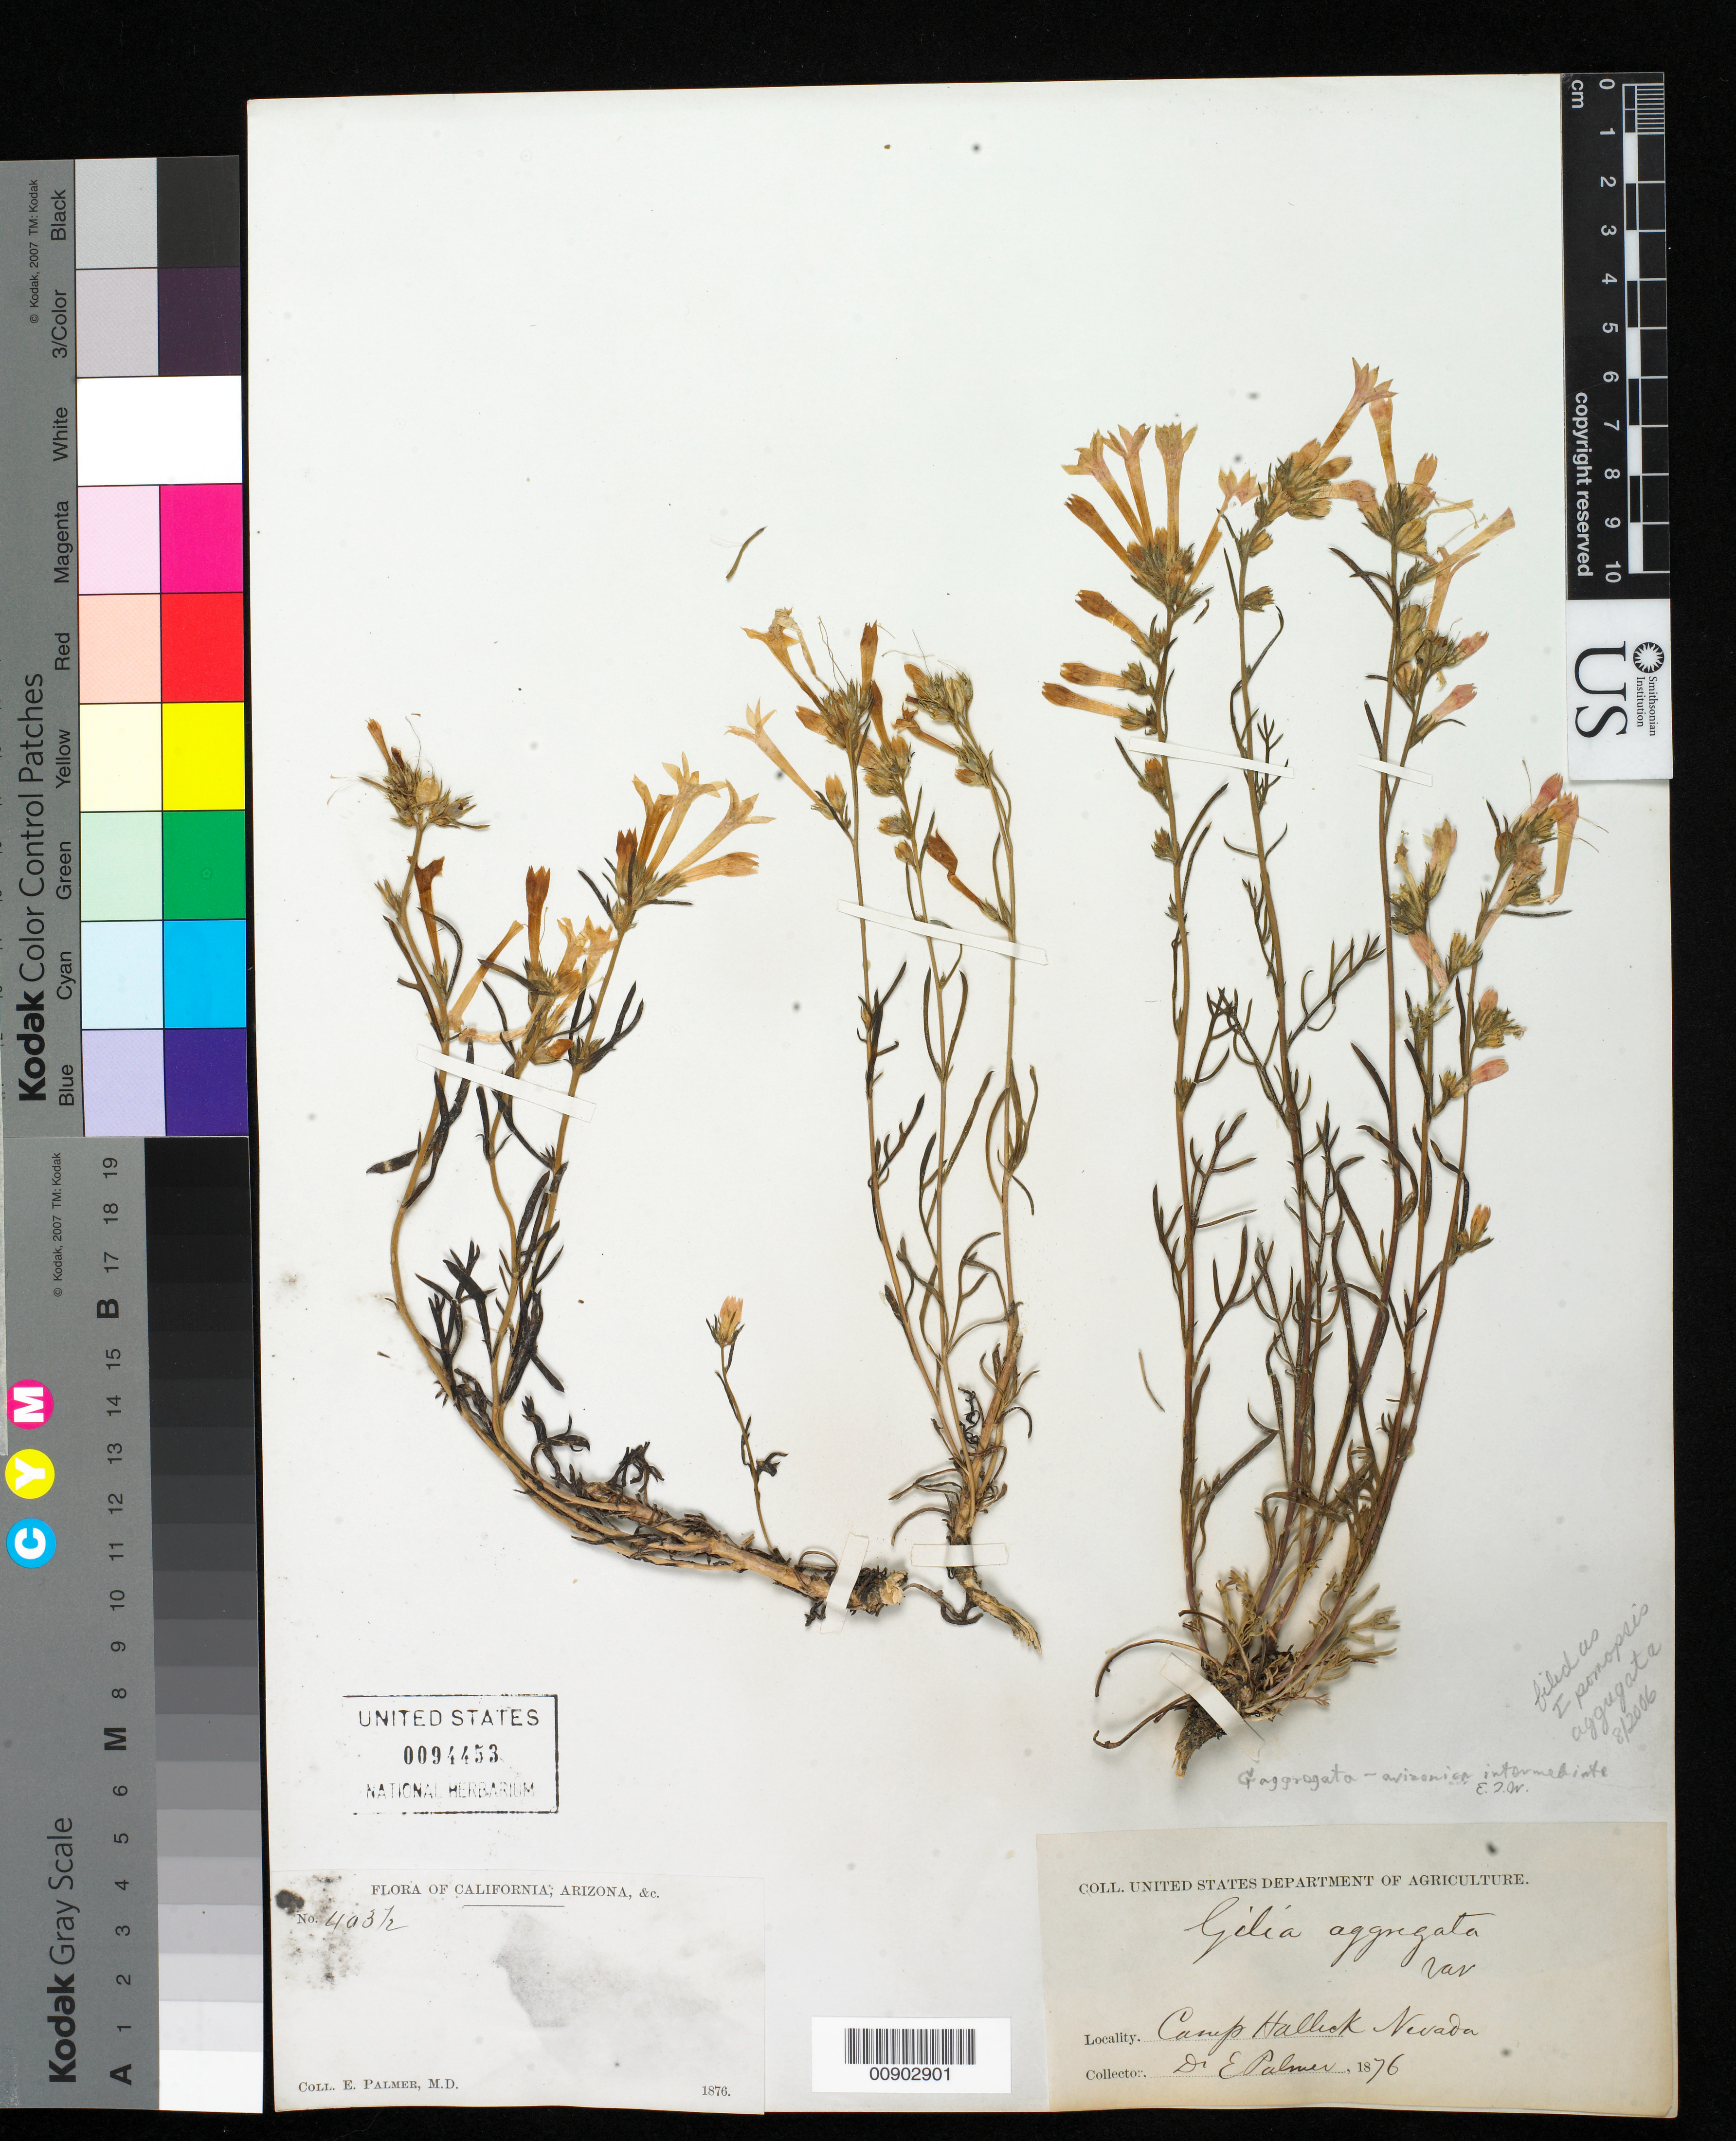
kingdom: Plantae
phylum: Tracheophyta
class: Magnoliopsida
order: Ericales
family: Polemoniaceae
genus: Ipomopsis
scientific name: Ipomopsis aggregata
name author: (Pursh) V.E. Grant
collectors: E. Palmer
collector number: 403½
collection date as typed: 1876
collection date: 1876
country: United States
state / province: Nevada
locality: Camp Halleck, Nevada.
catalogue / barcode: US 94453